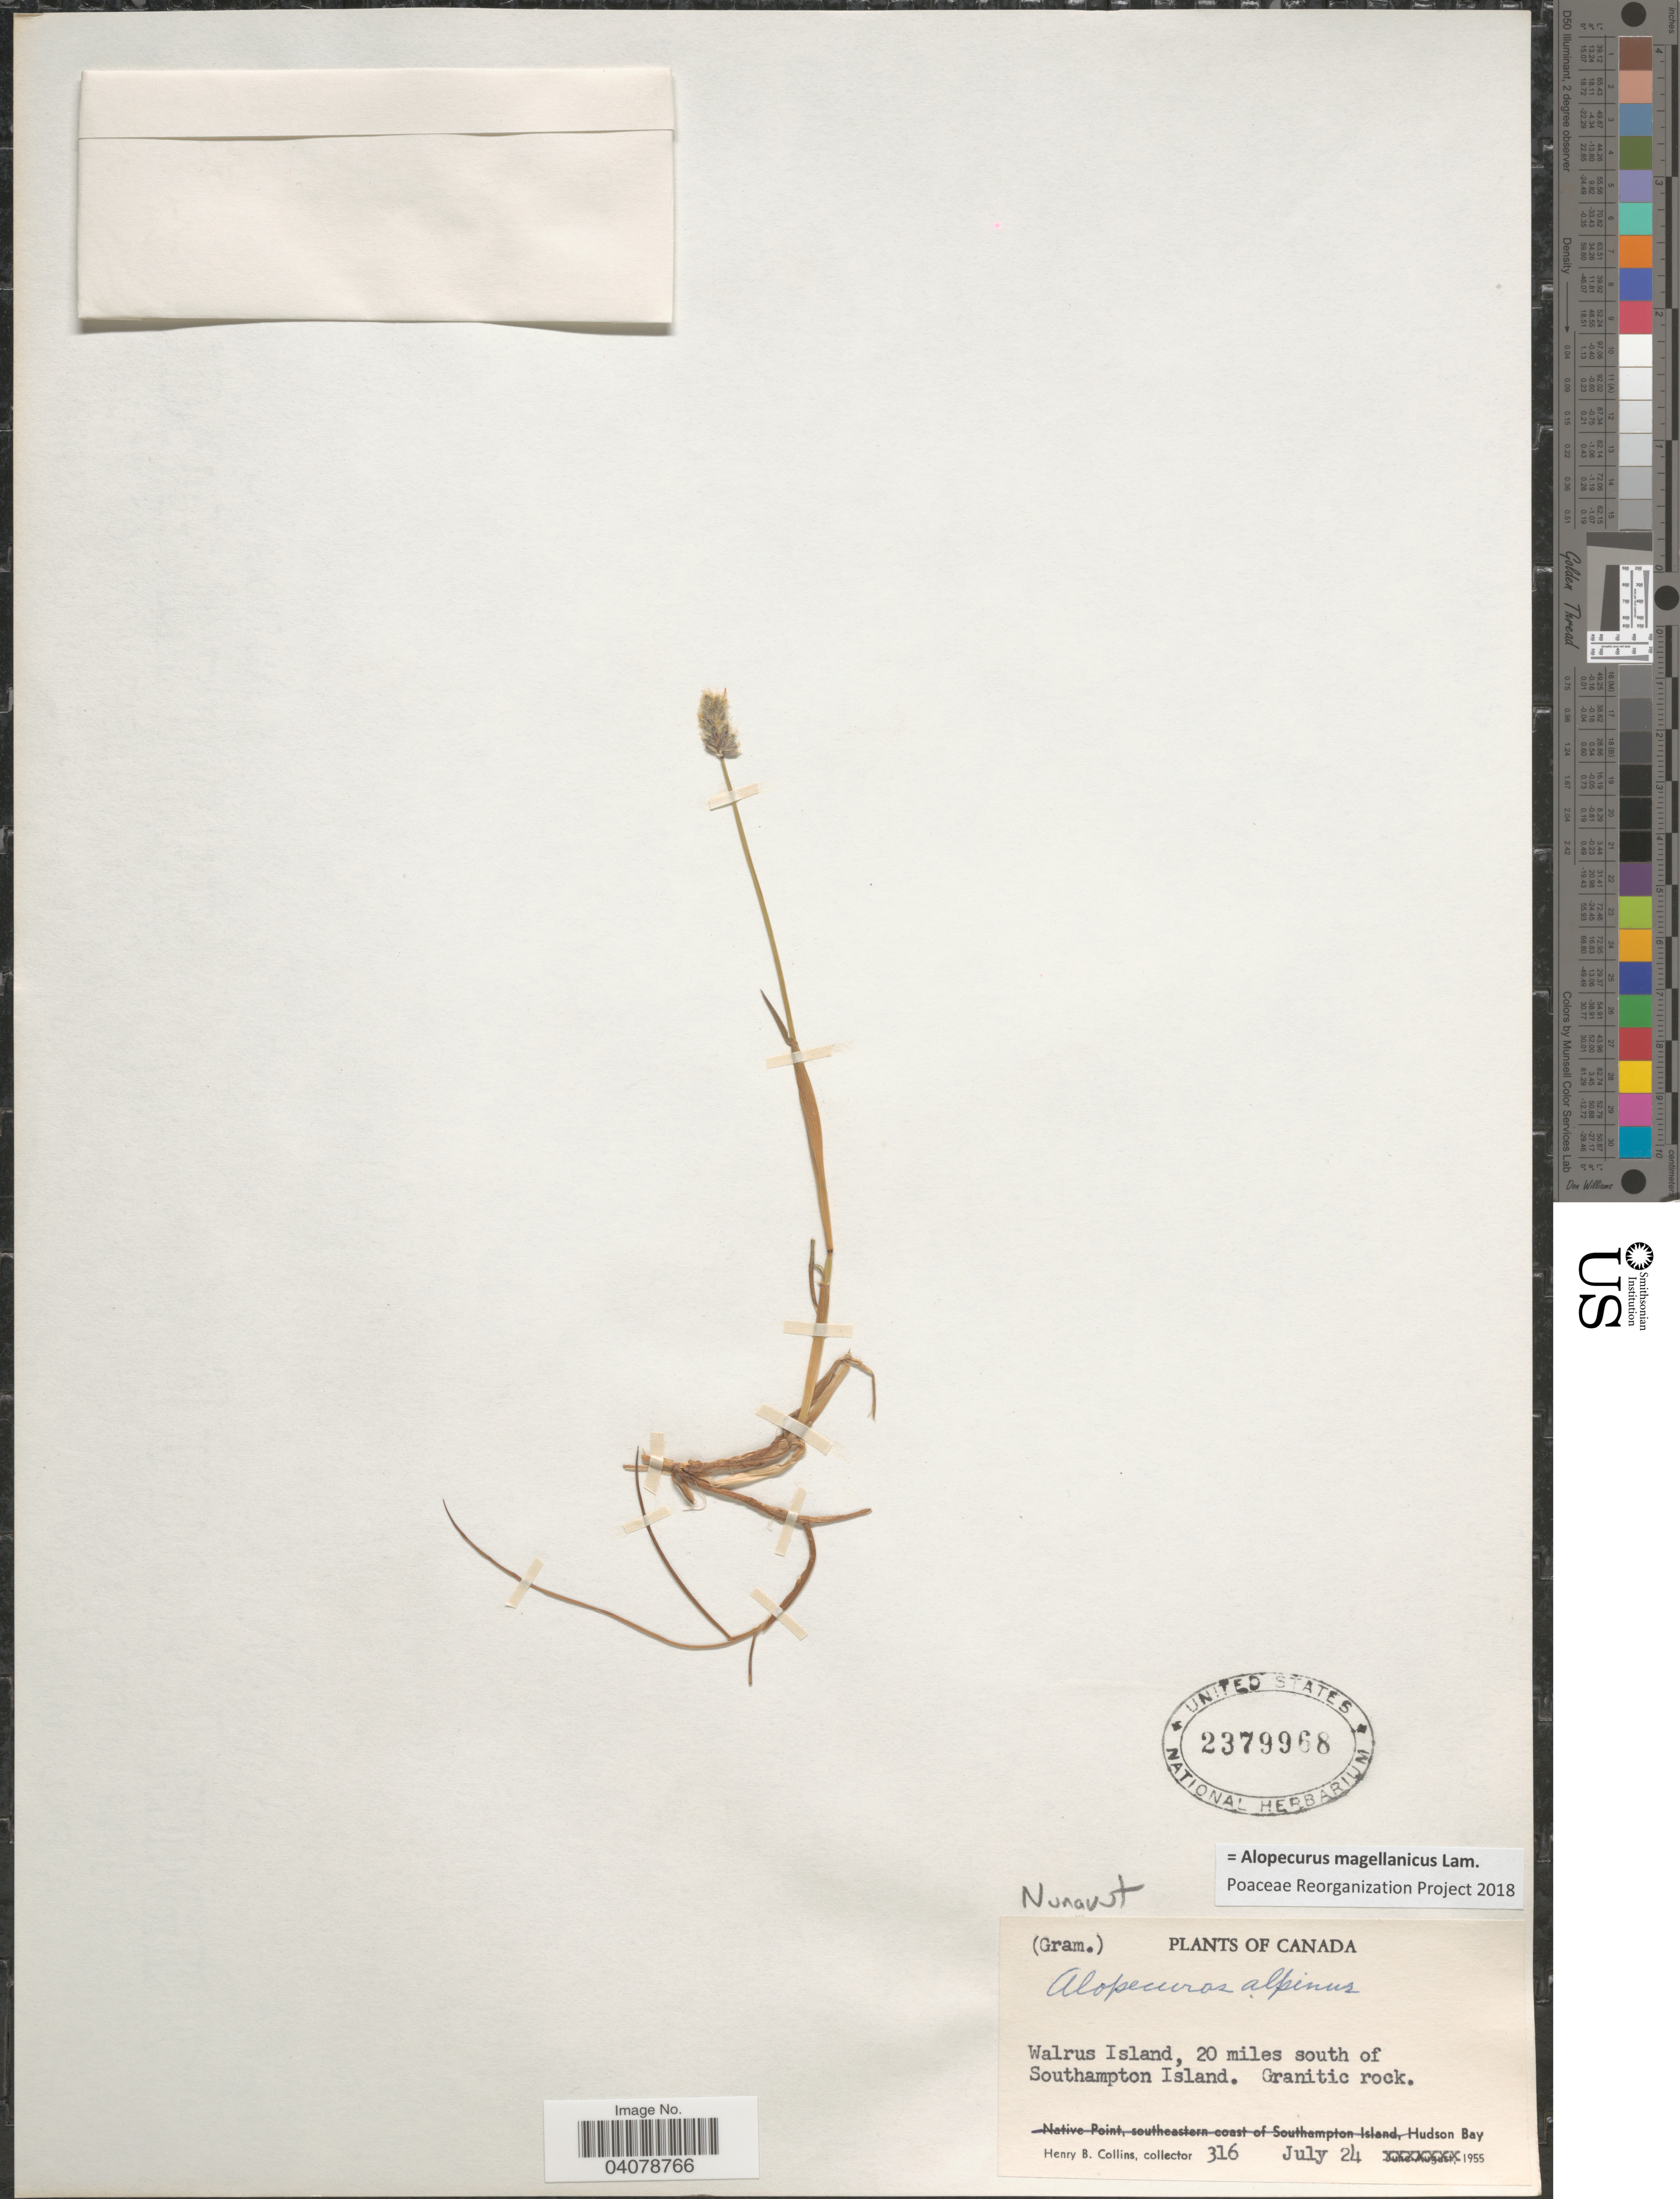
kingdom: Plantae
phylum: Tracheophyta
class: Liliopsida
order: Poales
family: Poaceae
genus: Alopecurus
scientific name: Alopecurus magellanicus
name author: Lam.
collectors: H. Collins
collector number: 316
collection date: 1955-07-24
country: Canada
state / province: Nunavut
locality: Walrus Island, 20 miles south of Southampton Island. Granitic rock. Hudson Bay.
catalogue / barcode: US 2379968